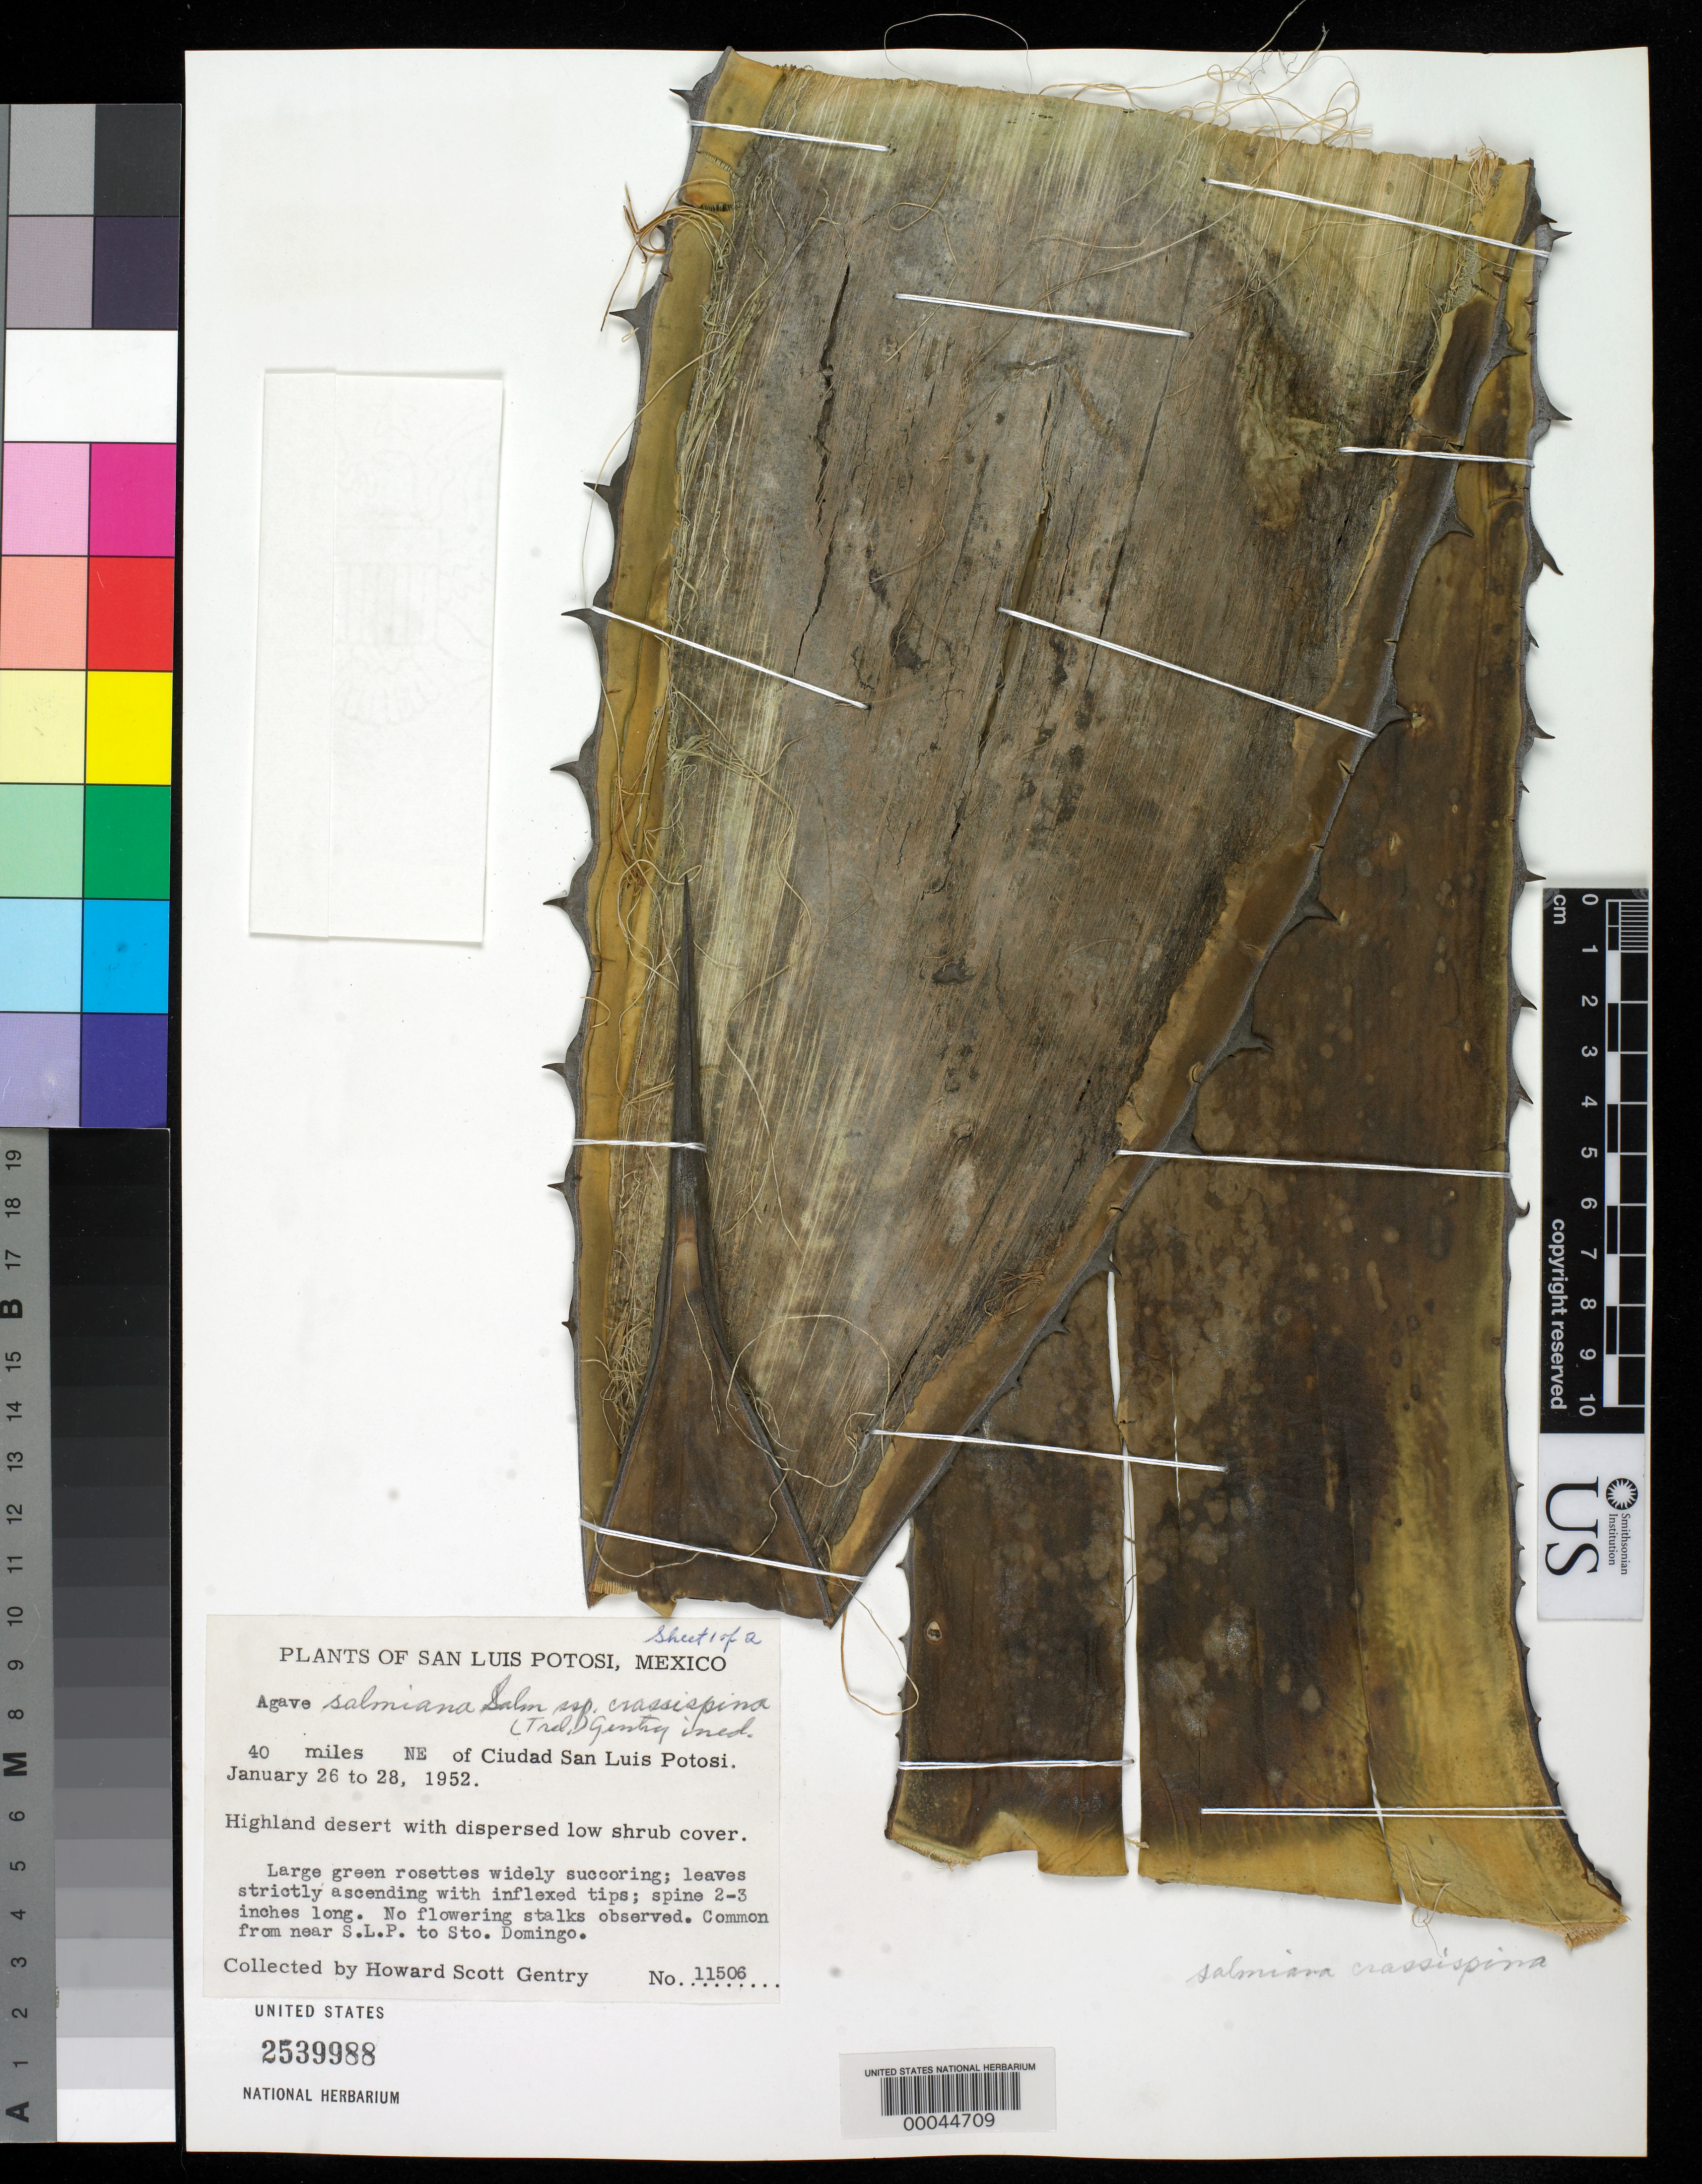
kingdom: Plantae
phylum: Tracheophyta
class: Liliopsida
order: Asparagales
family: Asparagaceae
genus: Agave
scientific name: Agave salmiana subsp. crassispina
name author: (Trel.) Gentry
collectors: H. S. Gentry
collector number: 11506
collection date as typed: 26 Jan 1952 to 28 Jan 1952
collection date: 1952-01-26/1952-01-28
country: Mexico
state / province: San Luis Potosí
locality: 40 mi NE of Ciudad San Luis Potosi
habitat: Highland desert with dispersed low shrub cover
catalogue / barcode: US 2539988